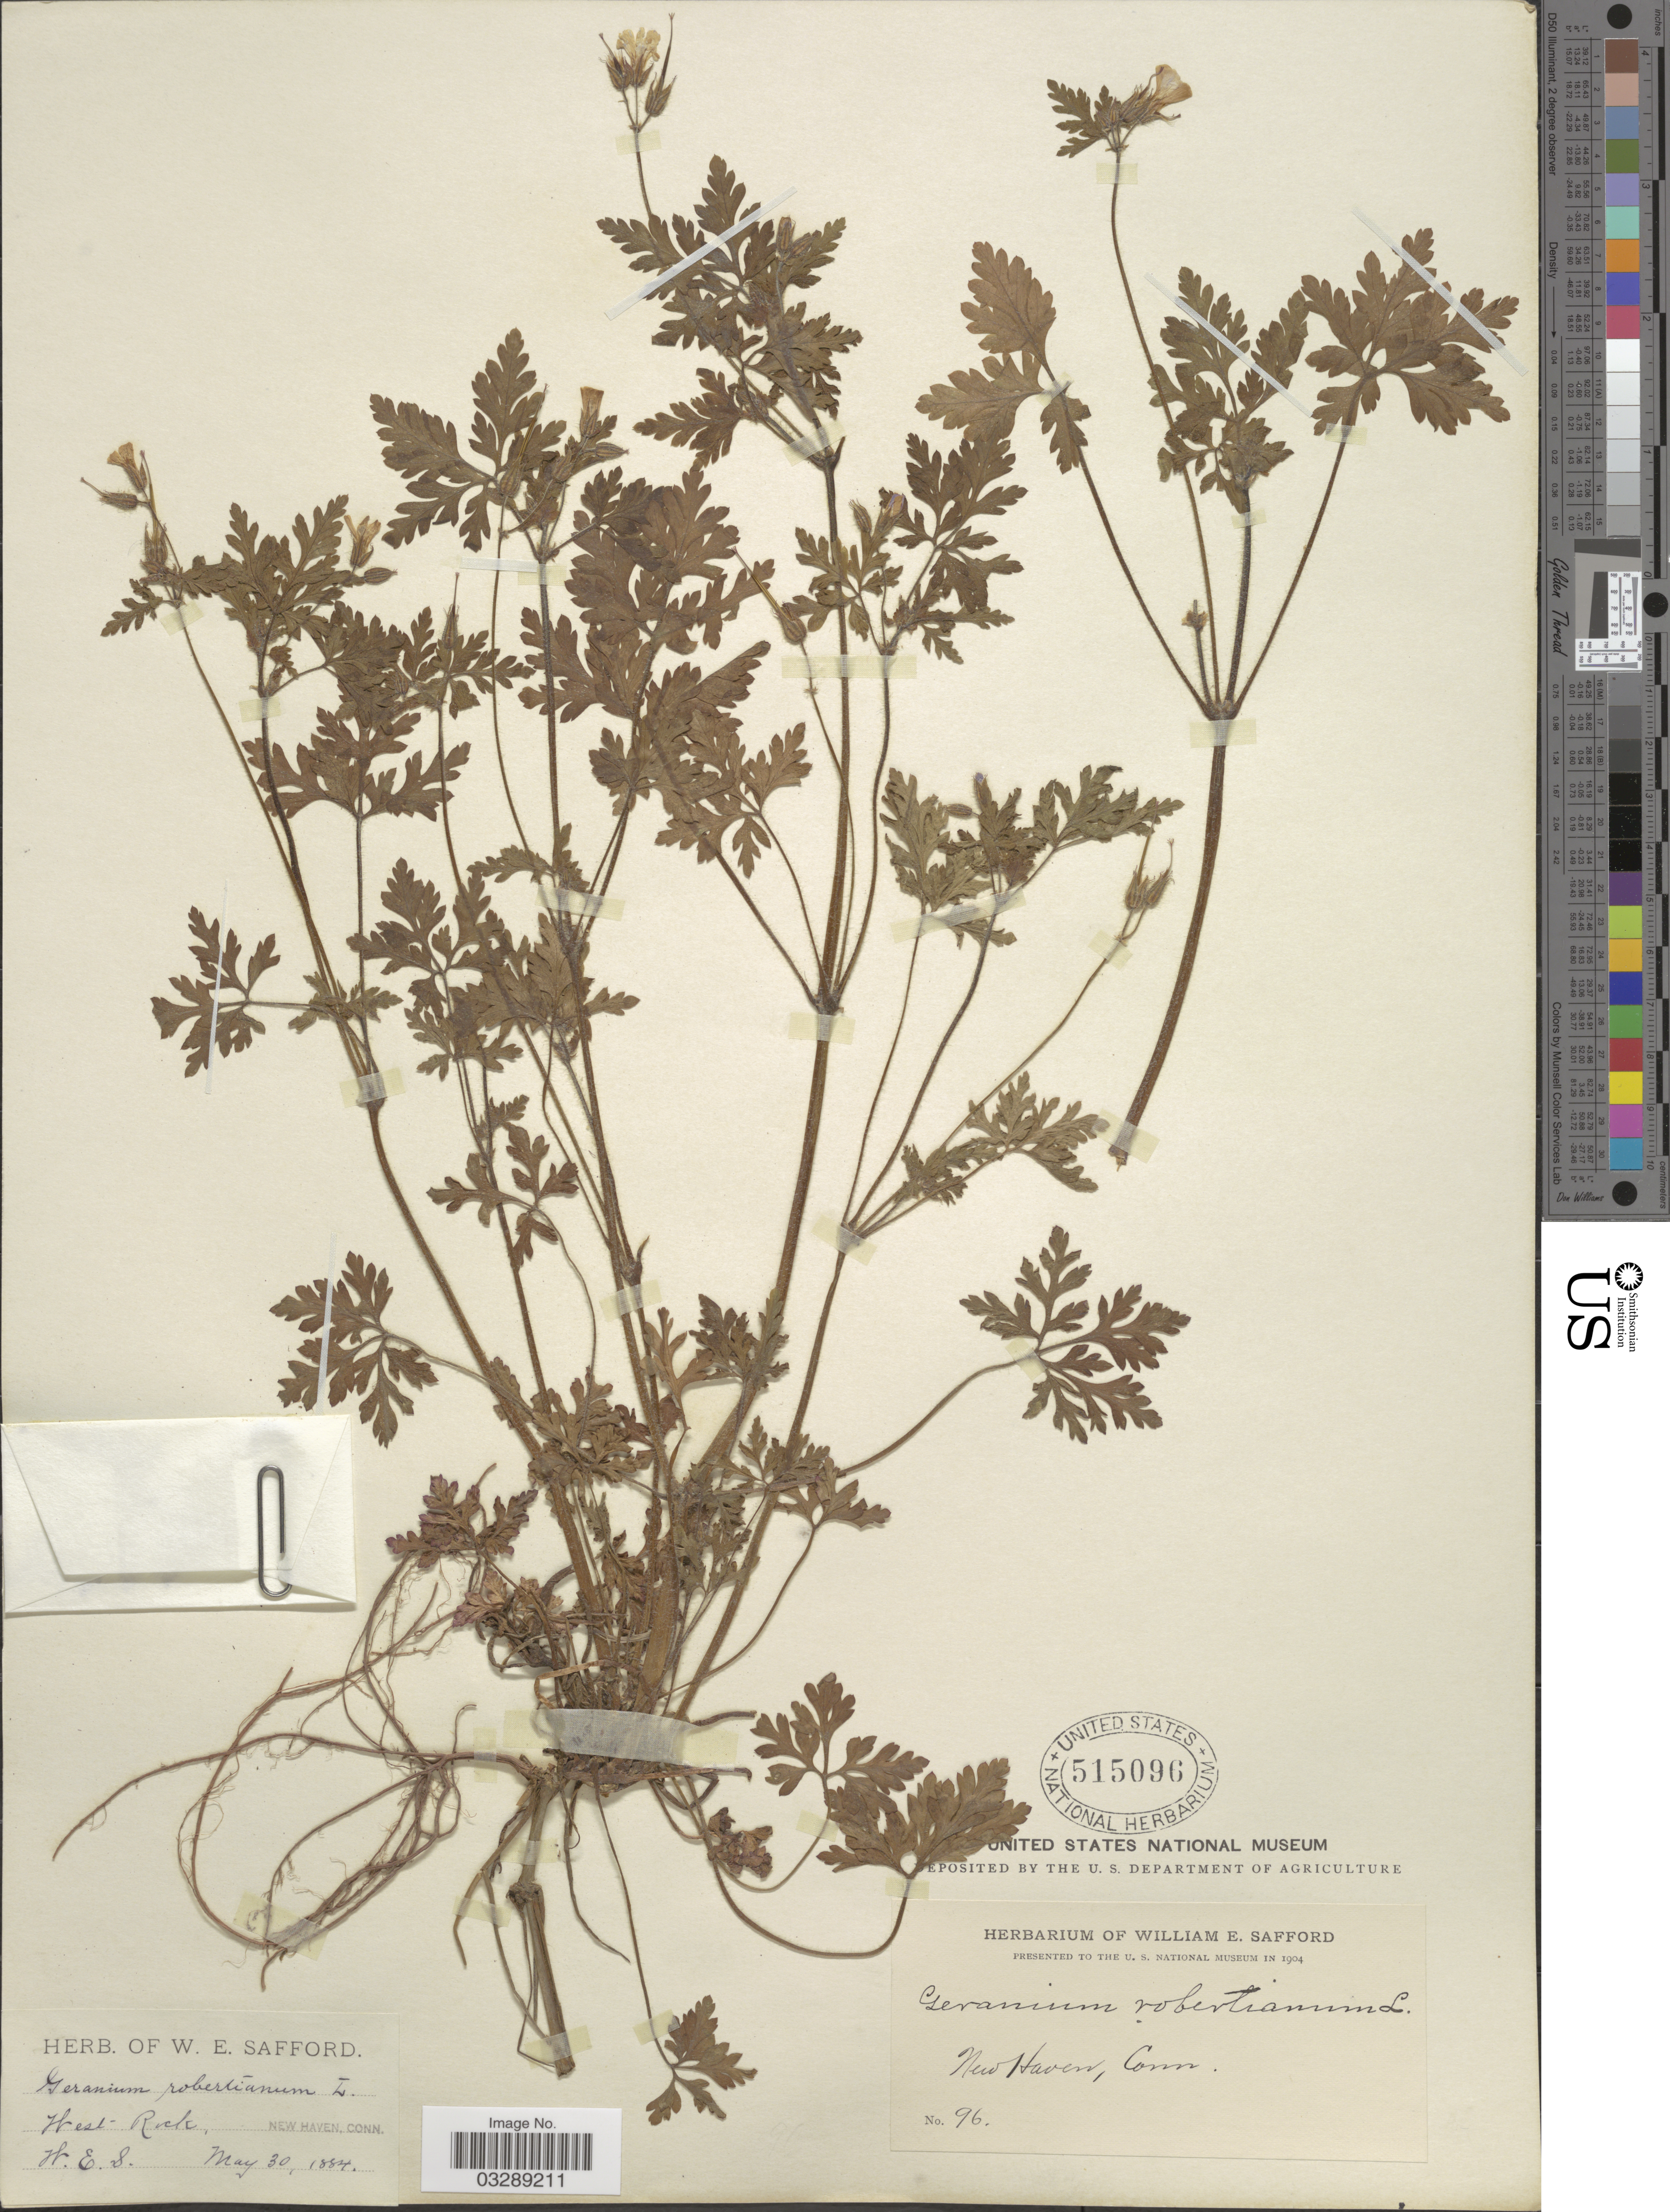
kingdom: Plantae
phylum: Tracheophyta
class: Magnoliopsida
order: Geraniales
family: Geraniaceae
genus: Geranium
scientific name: Geranium robertianum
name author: L.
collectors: W. E. Safford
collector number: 96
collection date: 1884-05-30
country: United States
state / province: Connecticut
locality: West Rock, New Haven.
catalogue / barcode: US 515096